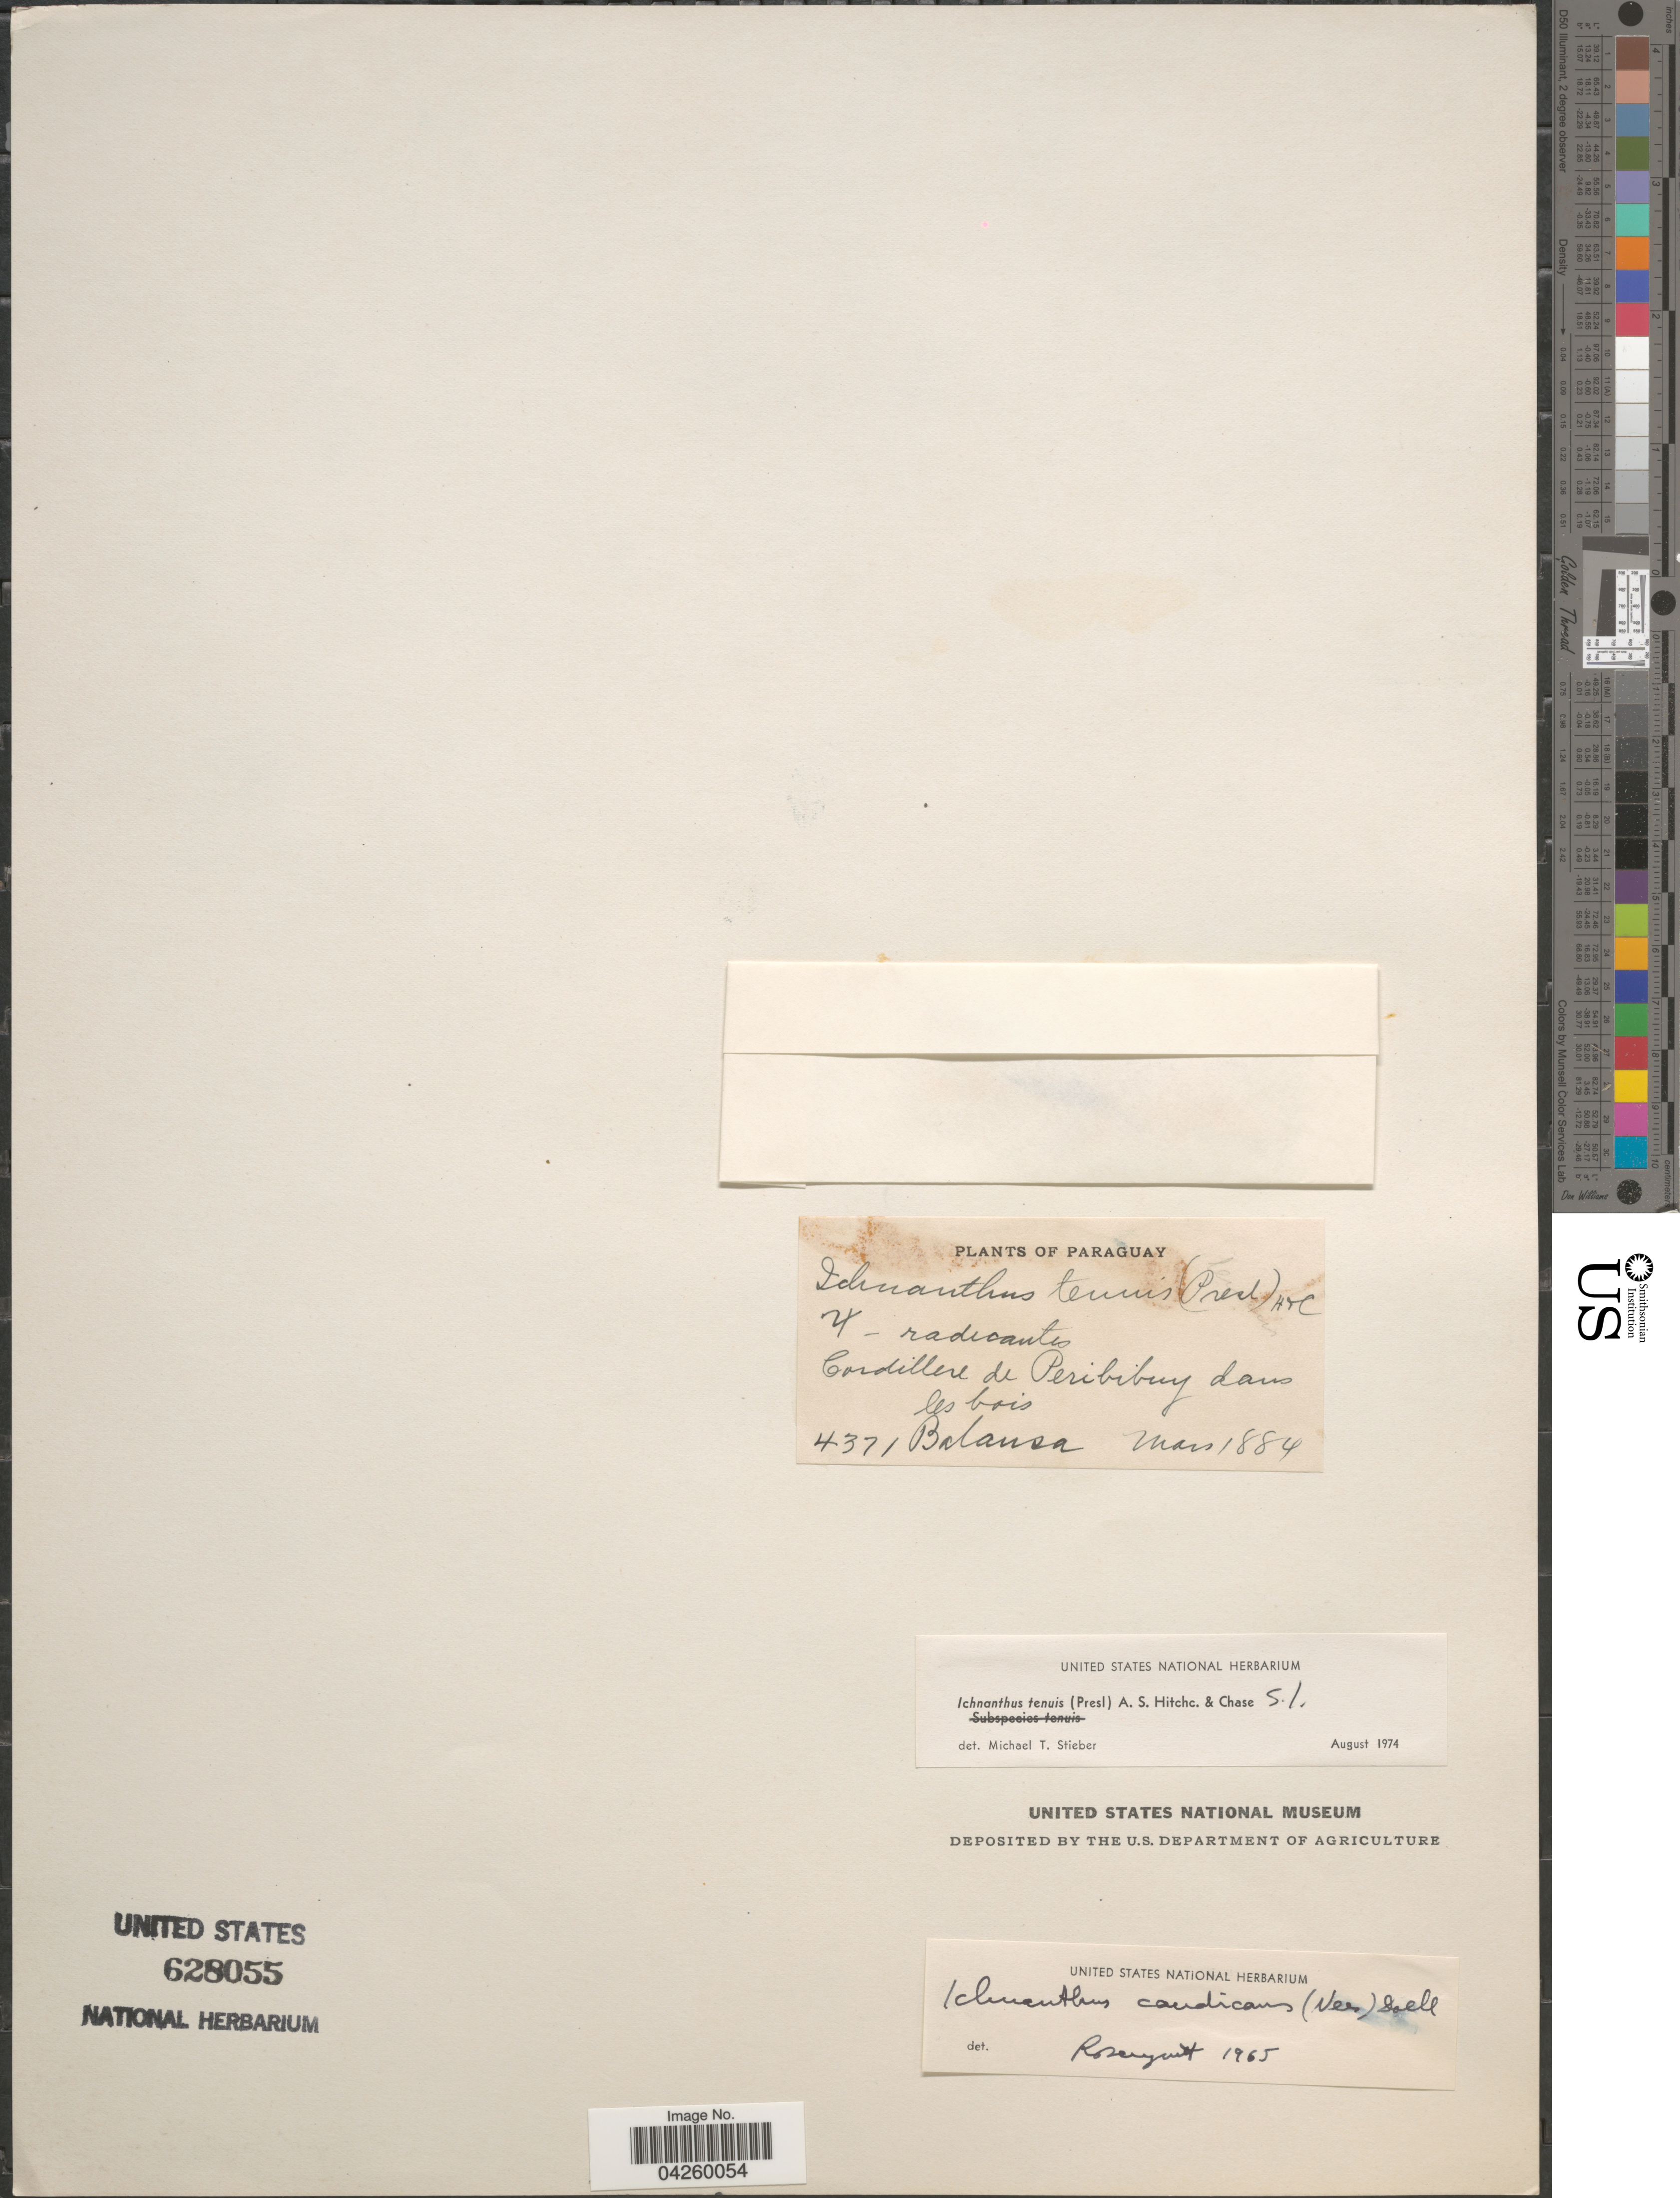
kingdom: Plantae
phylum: Tracheophyta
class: Liliopsida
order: Poales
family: Poaceae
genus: Ichnanthus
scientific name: Ichnanthus tenuis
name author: (J. Presl) Hitchc. & Chase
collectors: -. Balansa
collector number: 4371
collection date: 1884-03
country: Paraguay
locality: Cordillera de Peribibuy dans les bois.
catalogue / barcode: US 628055